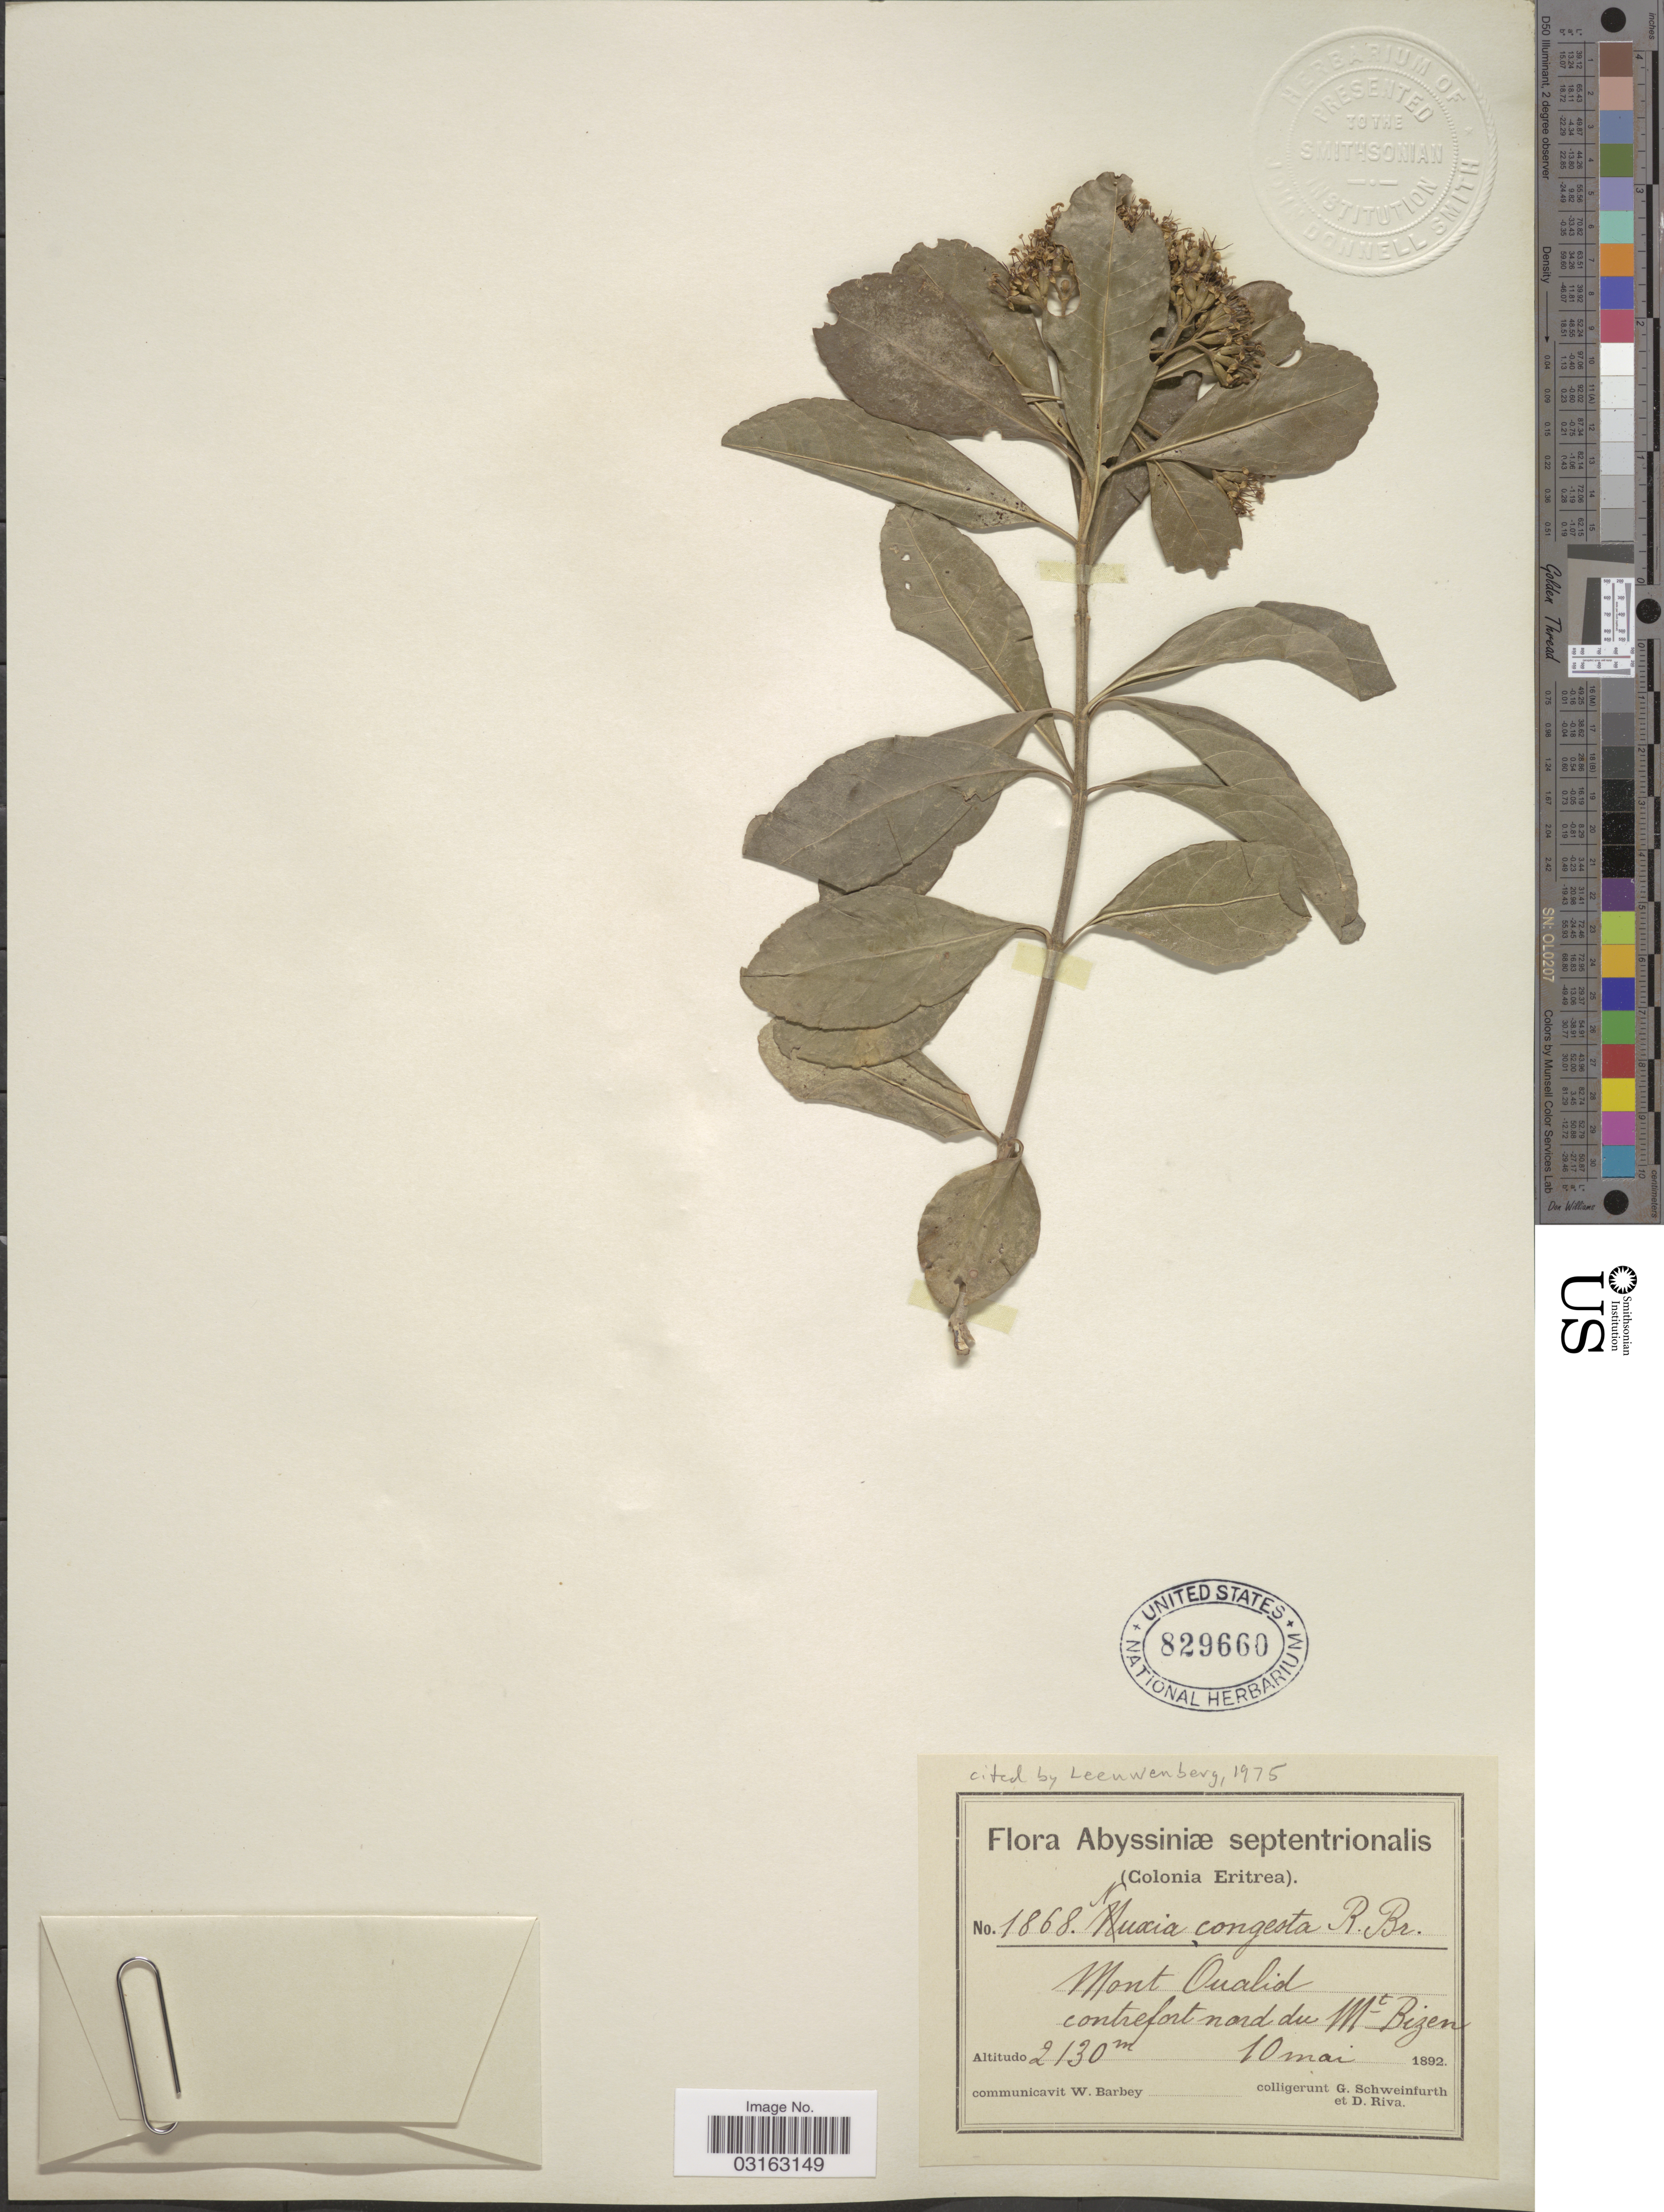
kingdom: Plantae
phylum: Tracheophyta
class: Magnoliopsida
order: Lamiales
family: Stilbaceae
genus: Nuxia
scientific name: Nuxia congesta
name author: R. Br. ex Fresen.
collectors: G. A. Schweinfurth (herbarium) & D. Riva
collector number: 1868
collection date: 1892-05-10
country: Eritrea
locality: Abyssiniæ septentrionalis. (Colonia Eritrea). Mount Oualid contrefort nord du Mt Bizen.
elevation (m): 2130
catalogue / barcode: US 829660